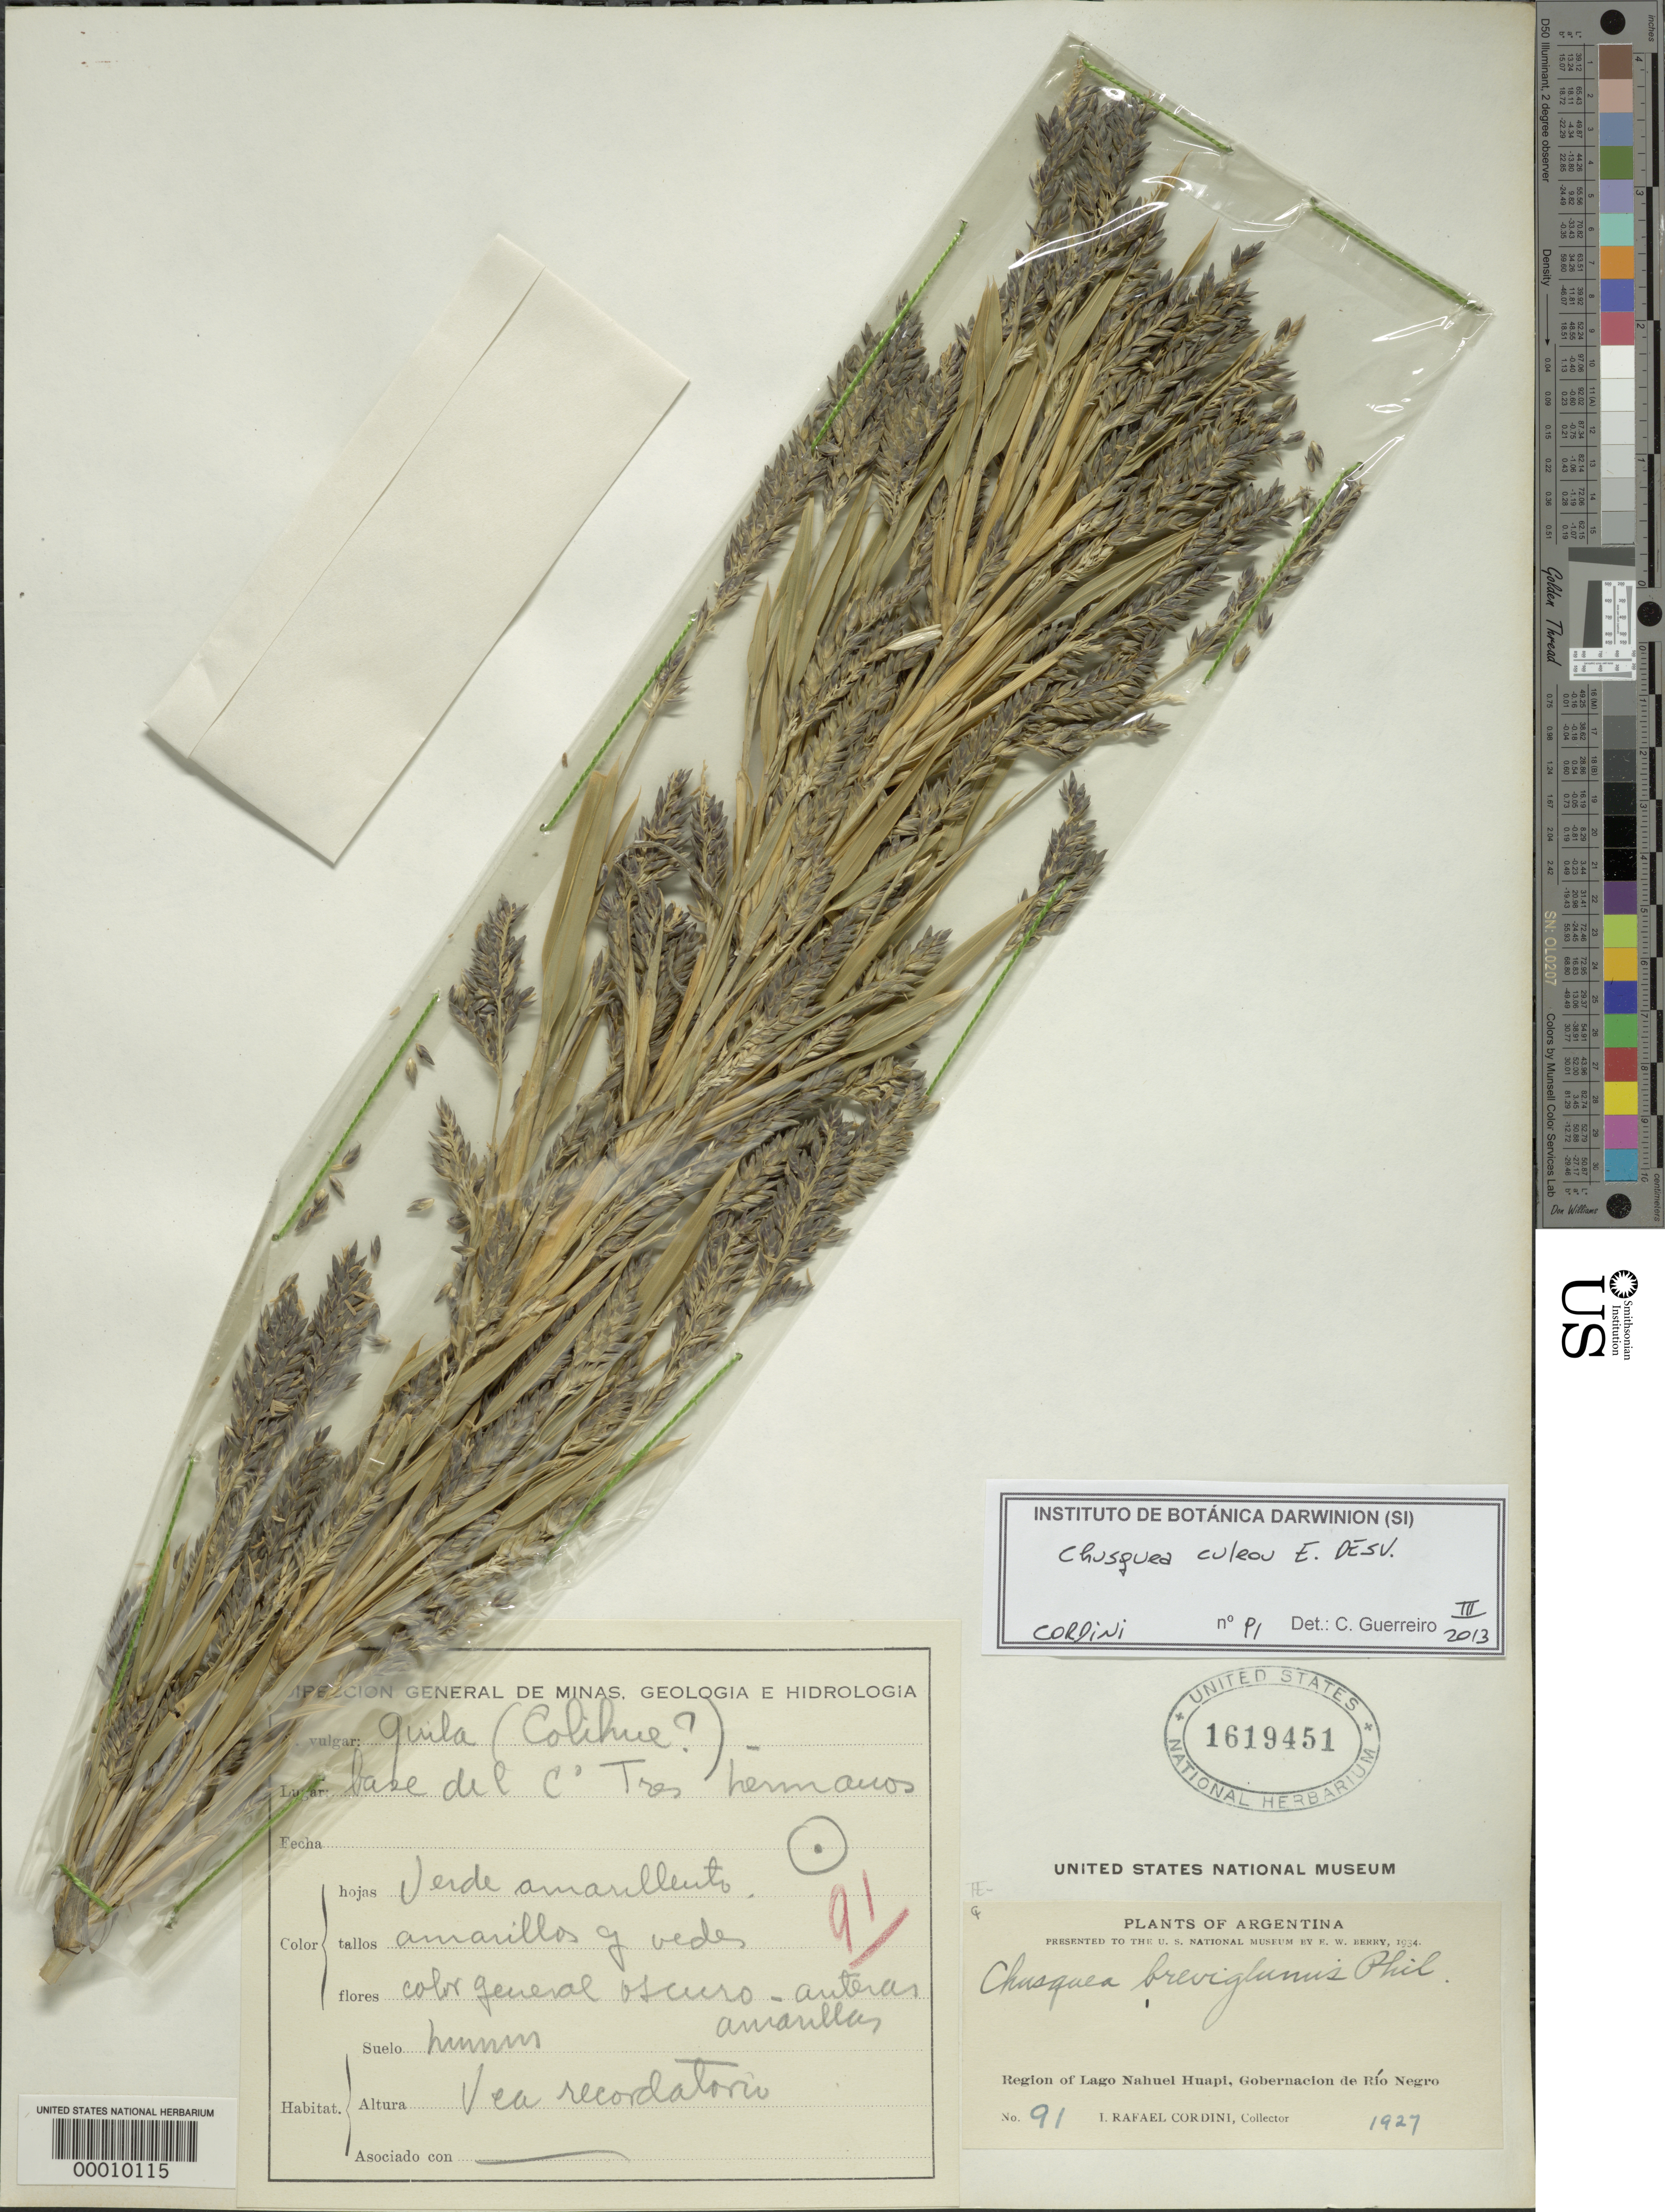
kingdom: Plantae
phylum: Tracheophyta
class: Liliopsida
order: Poales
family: Poaceae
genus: Chusquea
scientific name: Chusquea culeou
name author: É. Desv.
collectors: I. Cordini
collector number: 91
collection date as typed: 1927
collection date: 1927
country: Argentina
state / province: Río Negro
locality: Lago Nahuel Haupi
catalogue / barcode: US 1619451